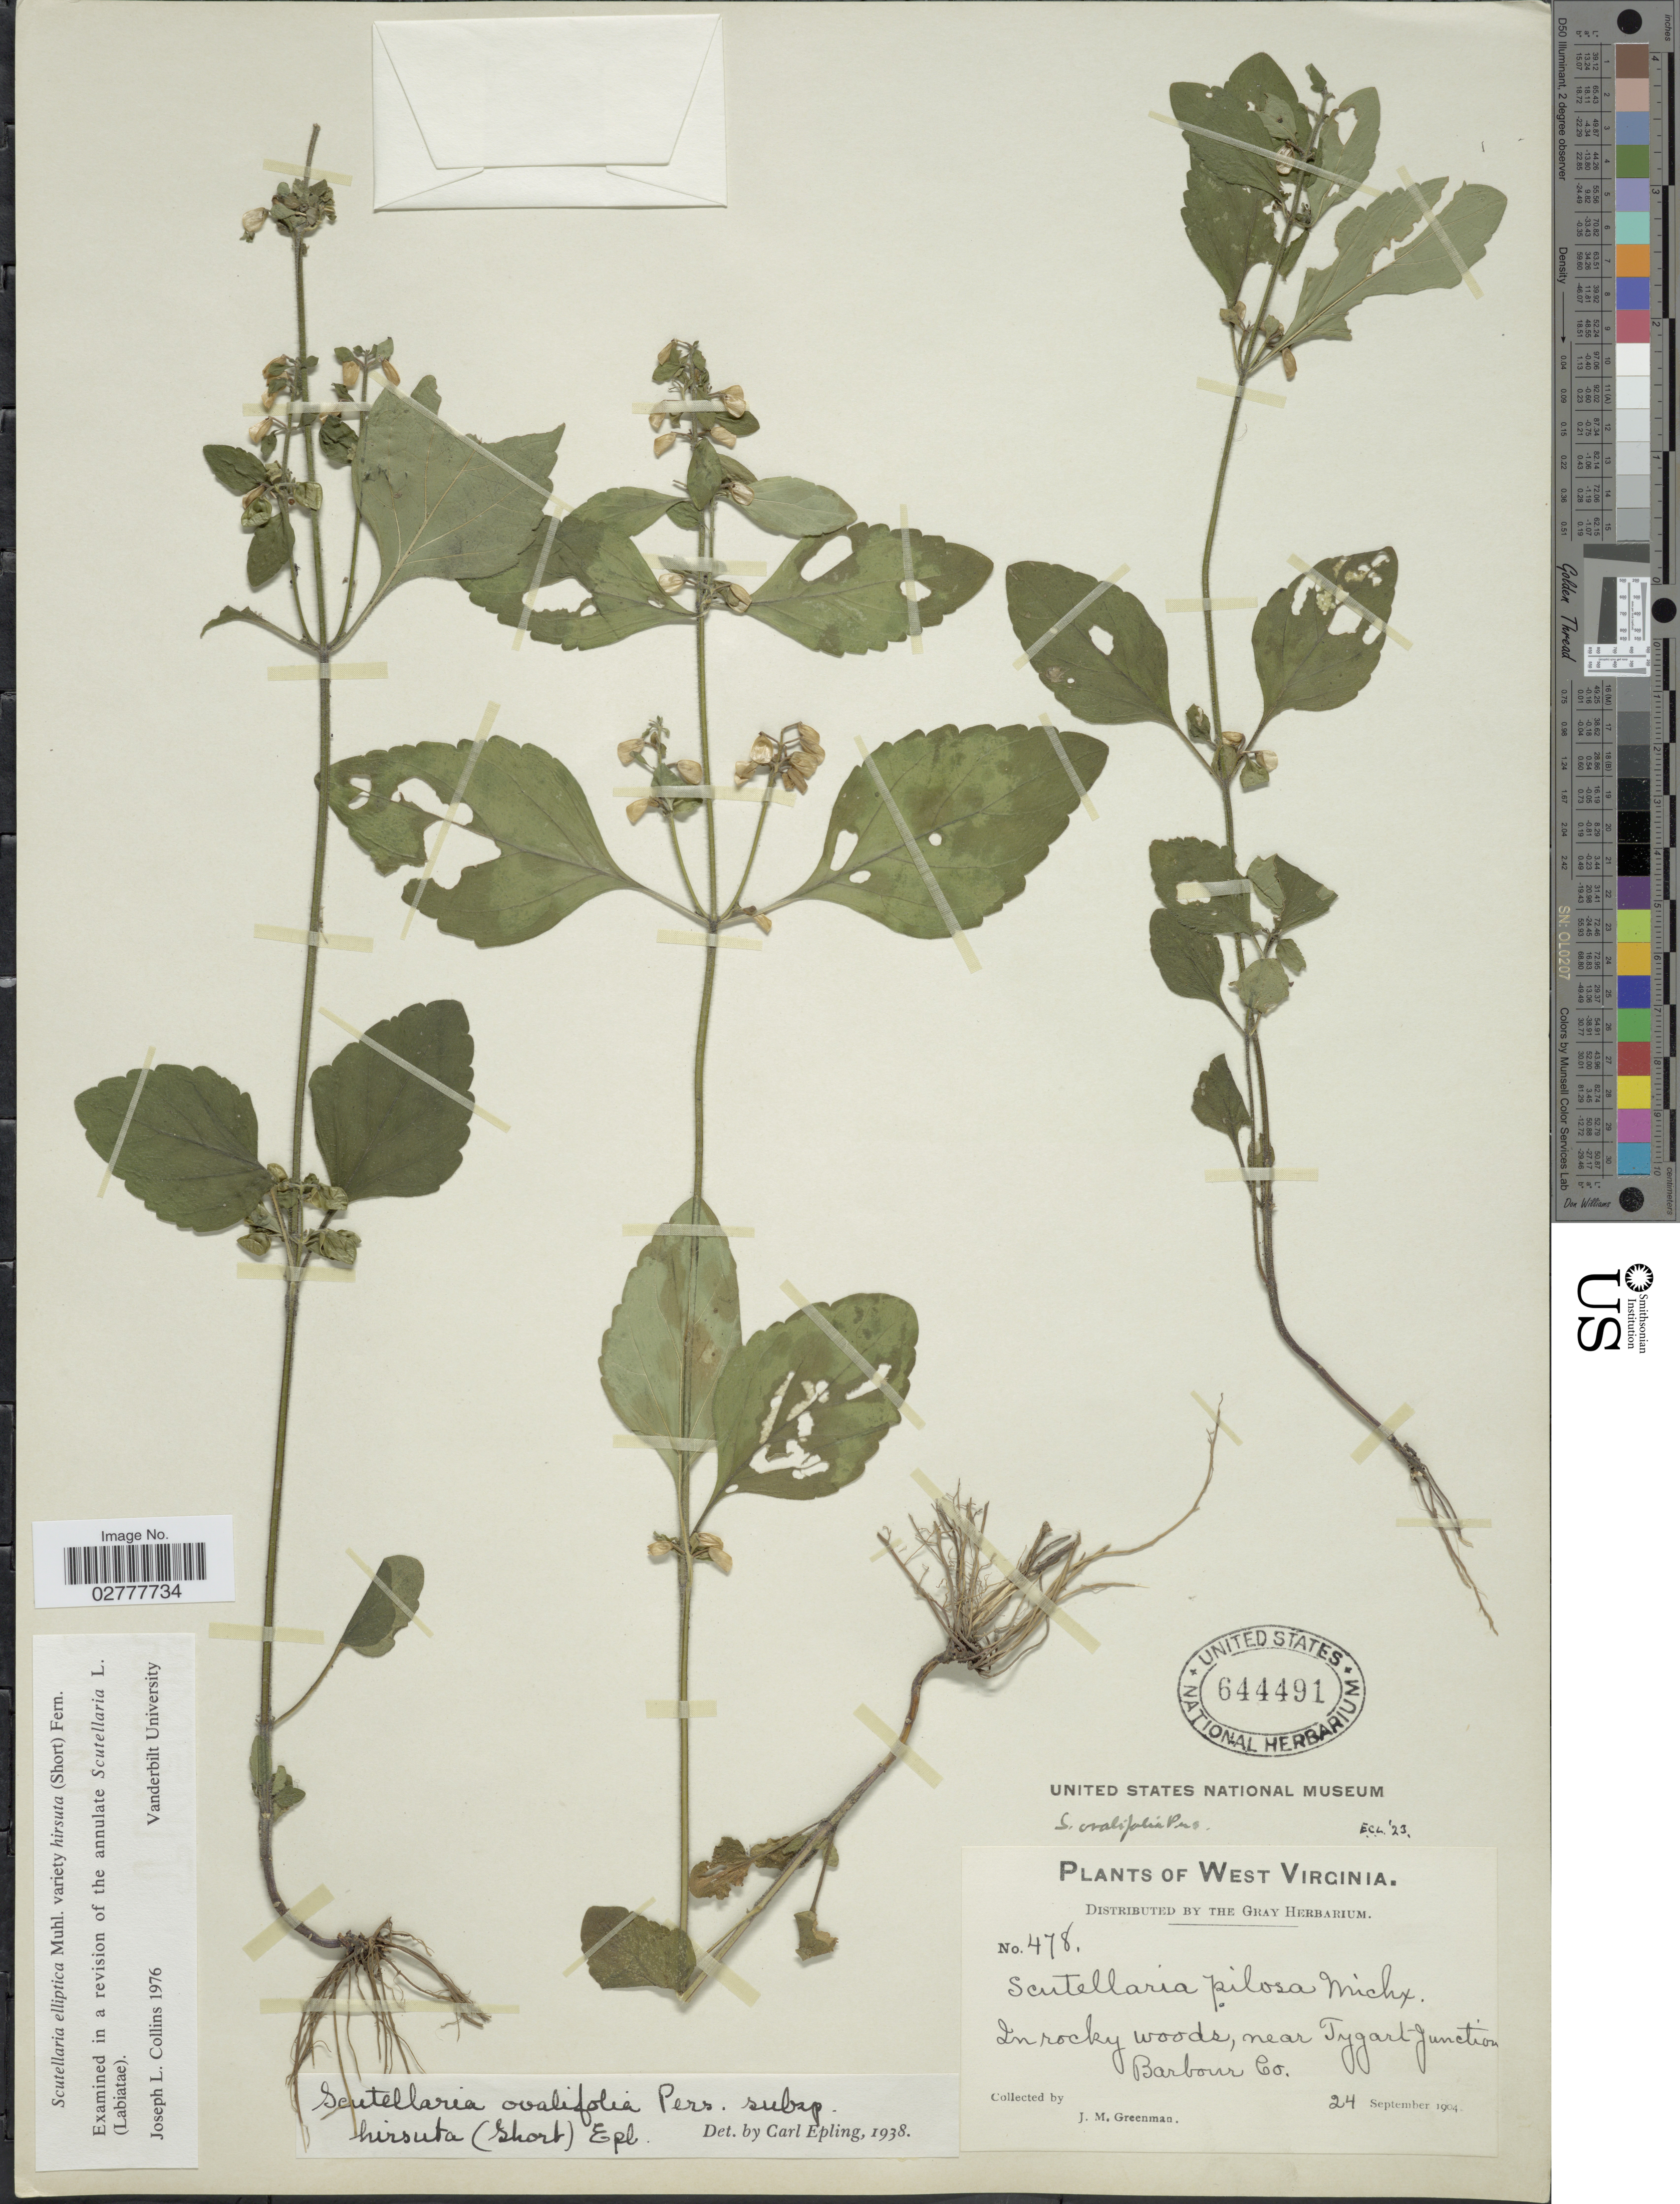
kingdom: Plantae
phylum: Tracheophyta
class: Magnoliopsida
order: Lamiales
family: Lamiaceae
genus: Scutellaria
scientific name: Scutellaria elliptica var. hirsuta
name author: (A. Gray) Fernald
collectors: J. M. Greenman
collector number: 478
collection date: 1904-09-24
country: United States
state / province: West Virginia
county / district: Barbour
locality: In rocky woods, near Tygart Junction, Barbour Co.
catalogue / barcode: US 644491